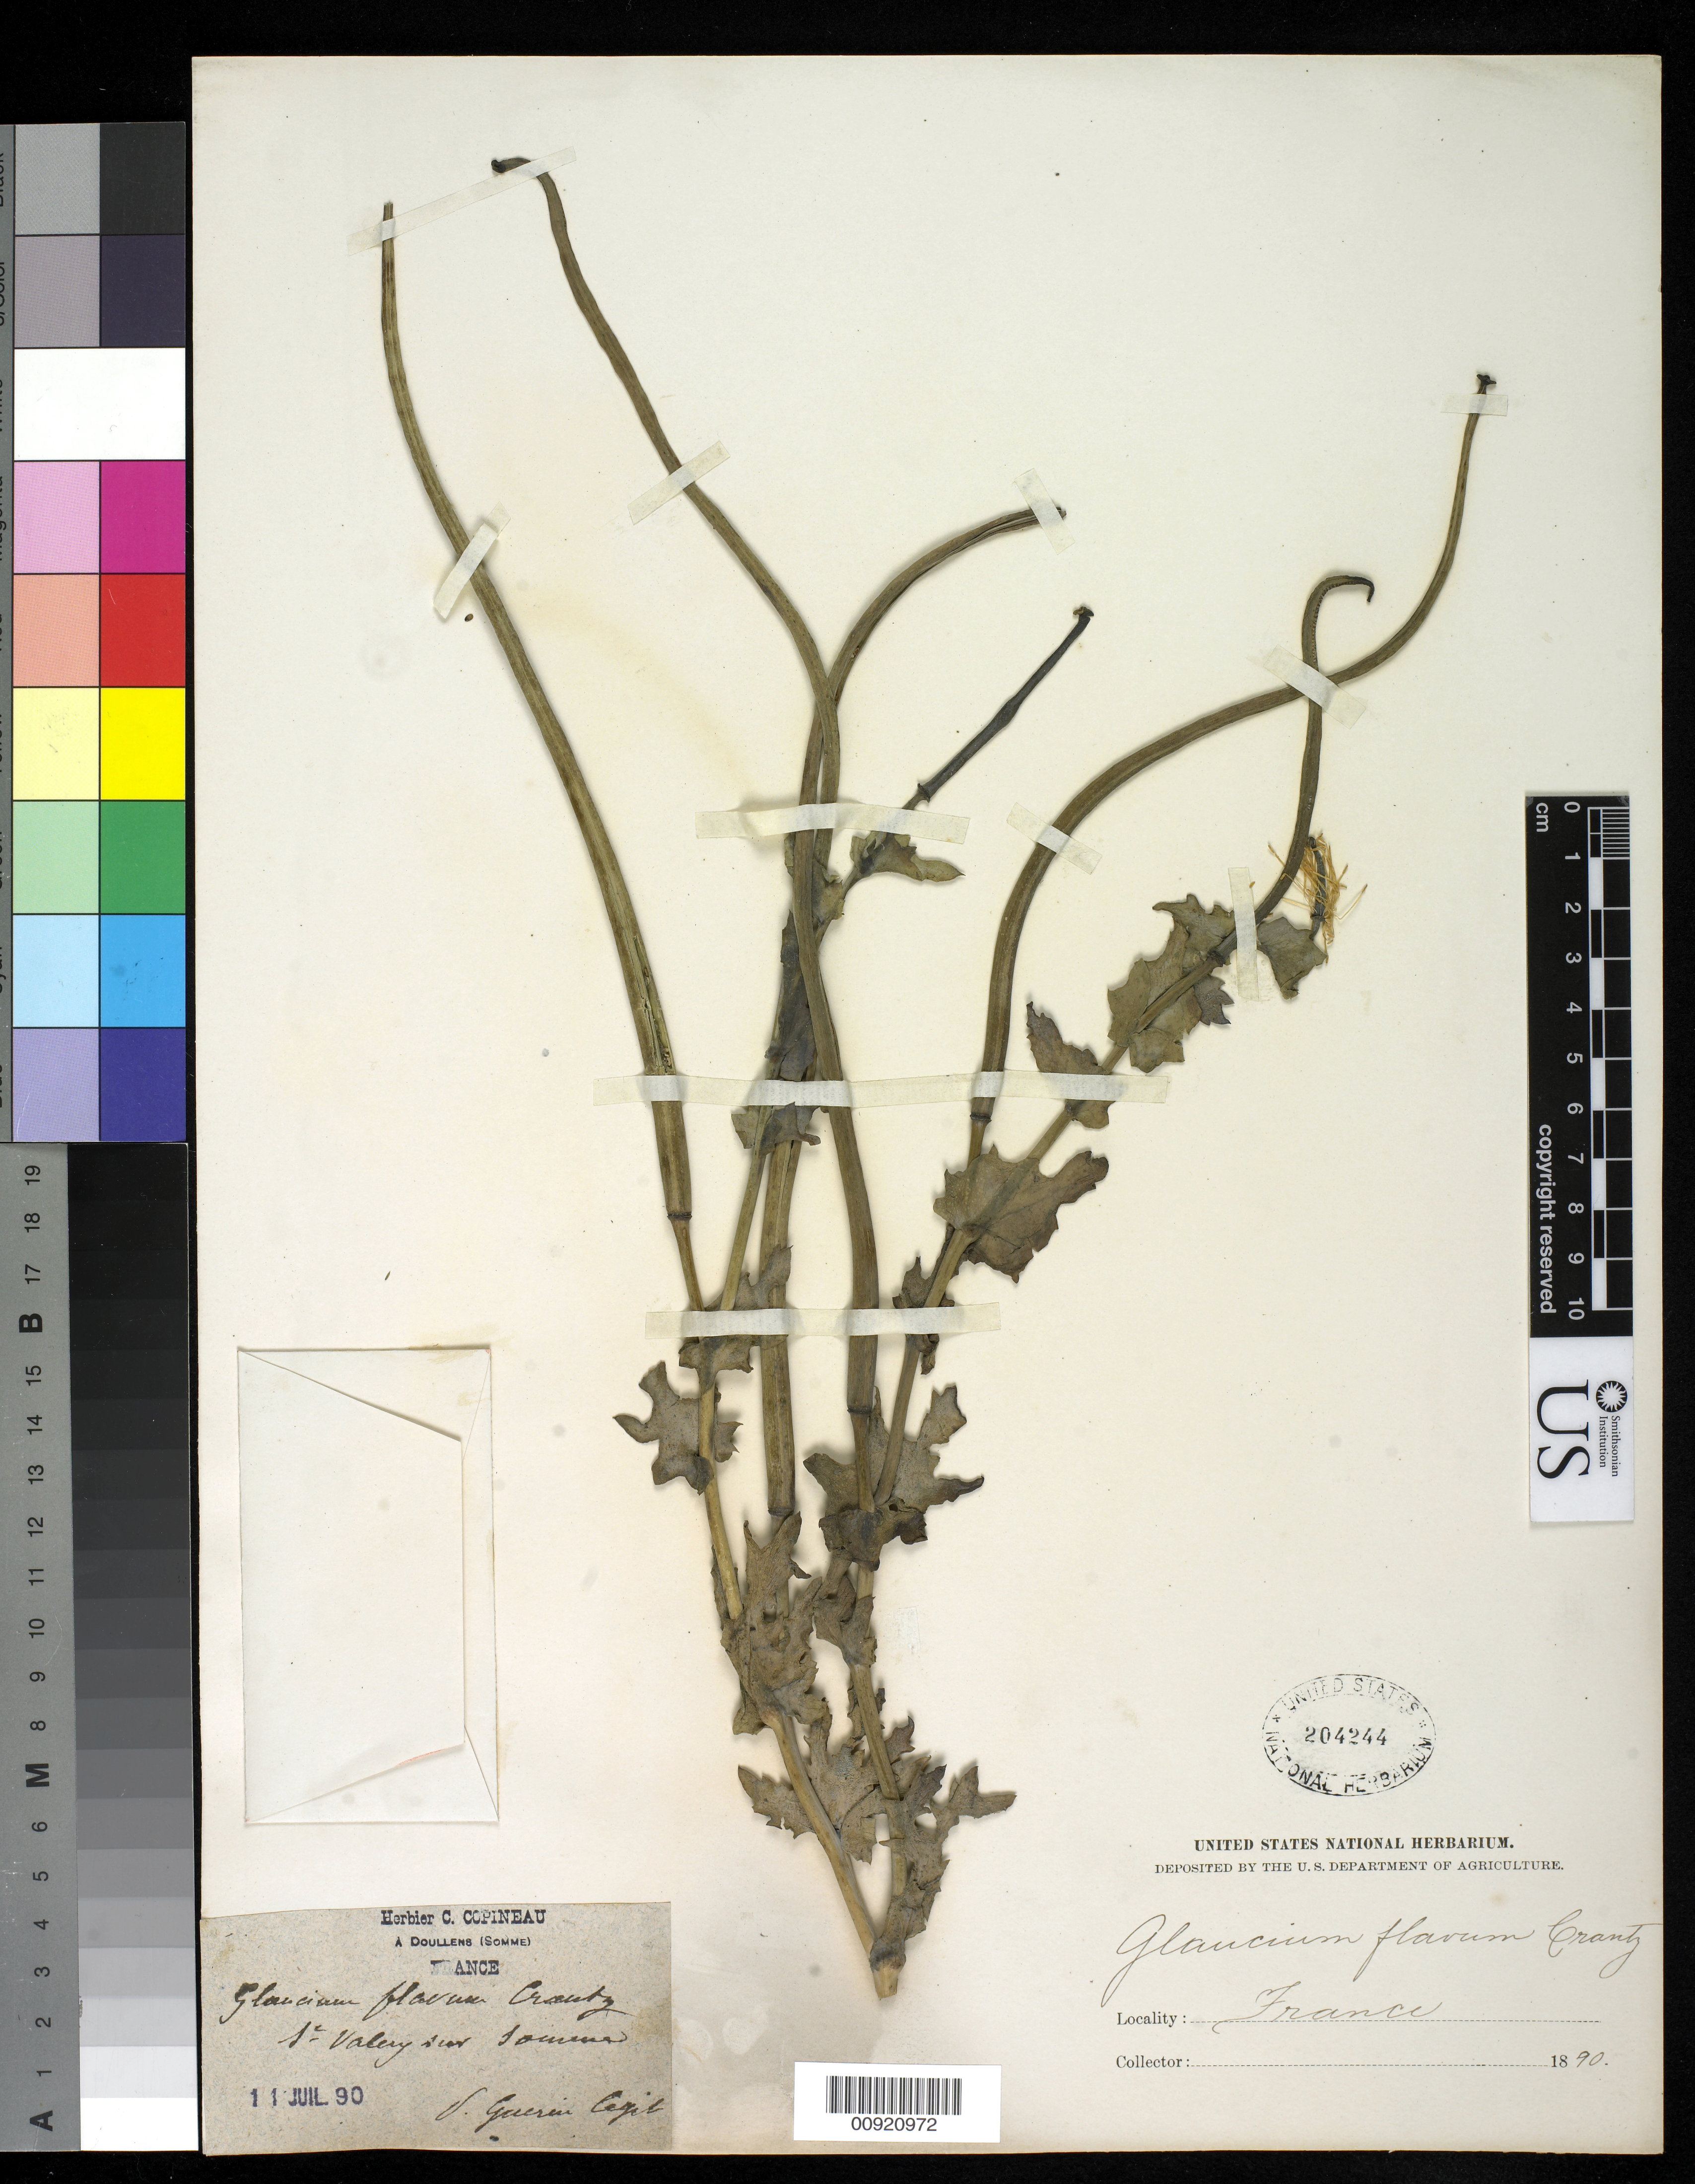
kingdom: Plantae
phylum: Tracheophyta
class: Magnoliopsida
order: Ranunculales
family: Papaveraceae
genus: Glaucium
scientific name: Glaucium flavum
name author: Crantz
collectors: C. Copineau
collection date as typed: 11 Jul 1890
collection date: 1890-07-11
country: France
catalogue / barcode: US 204244